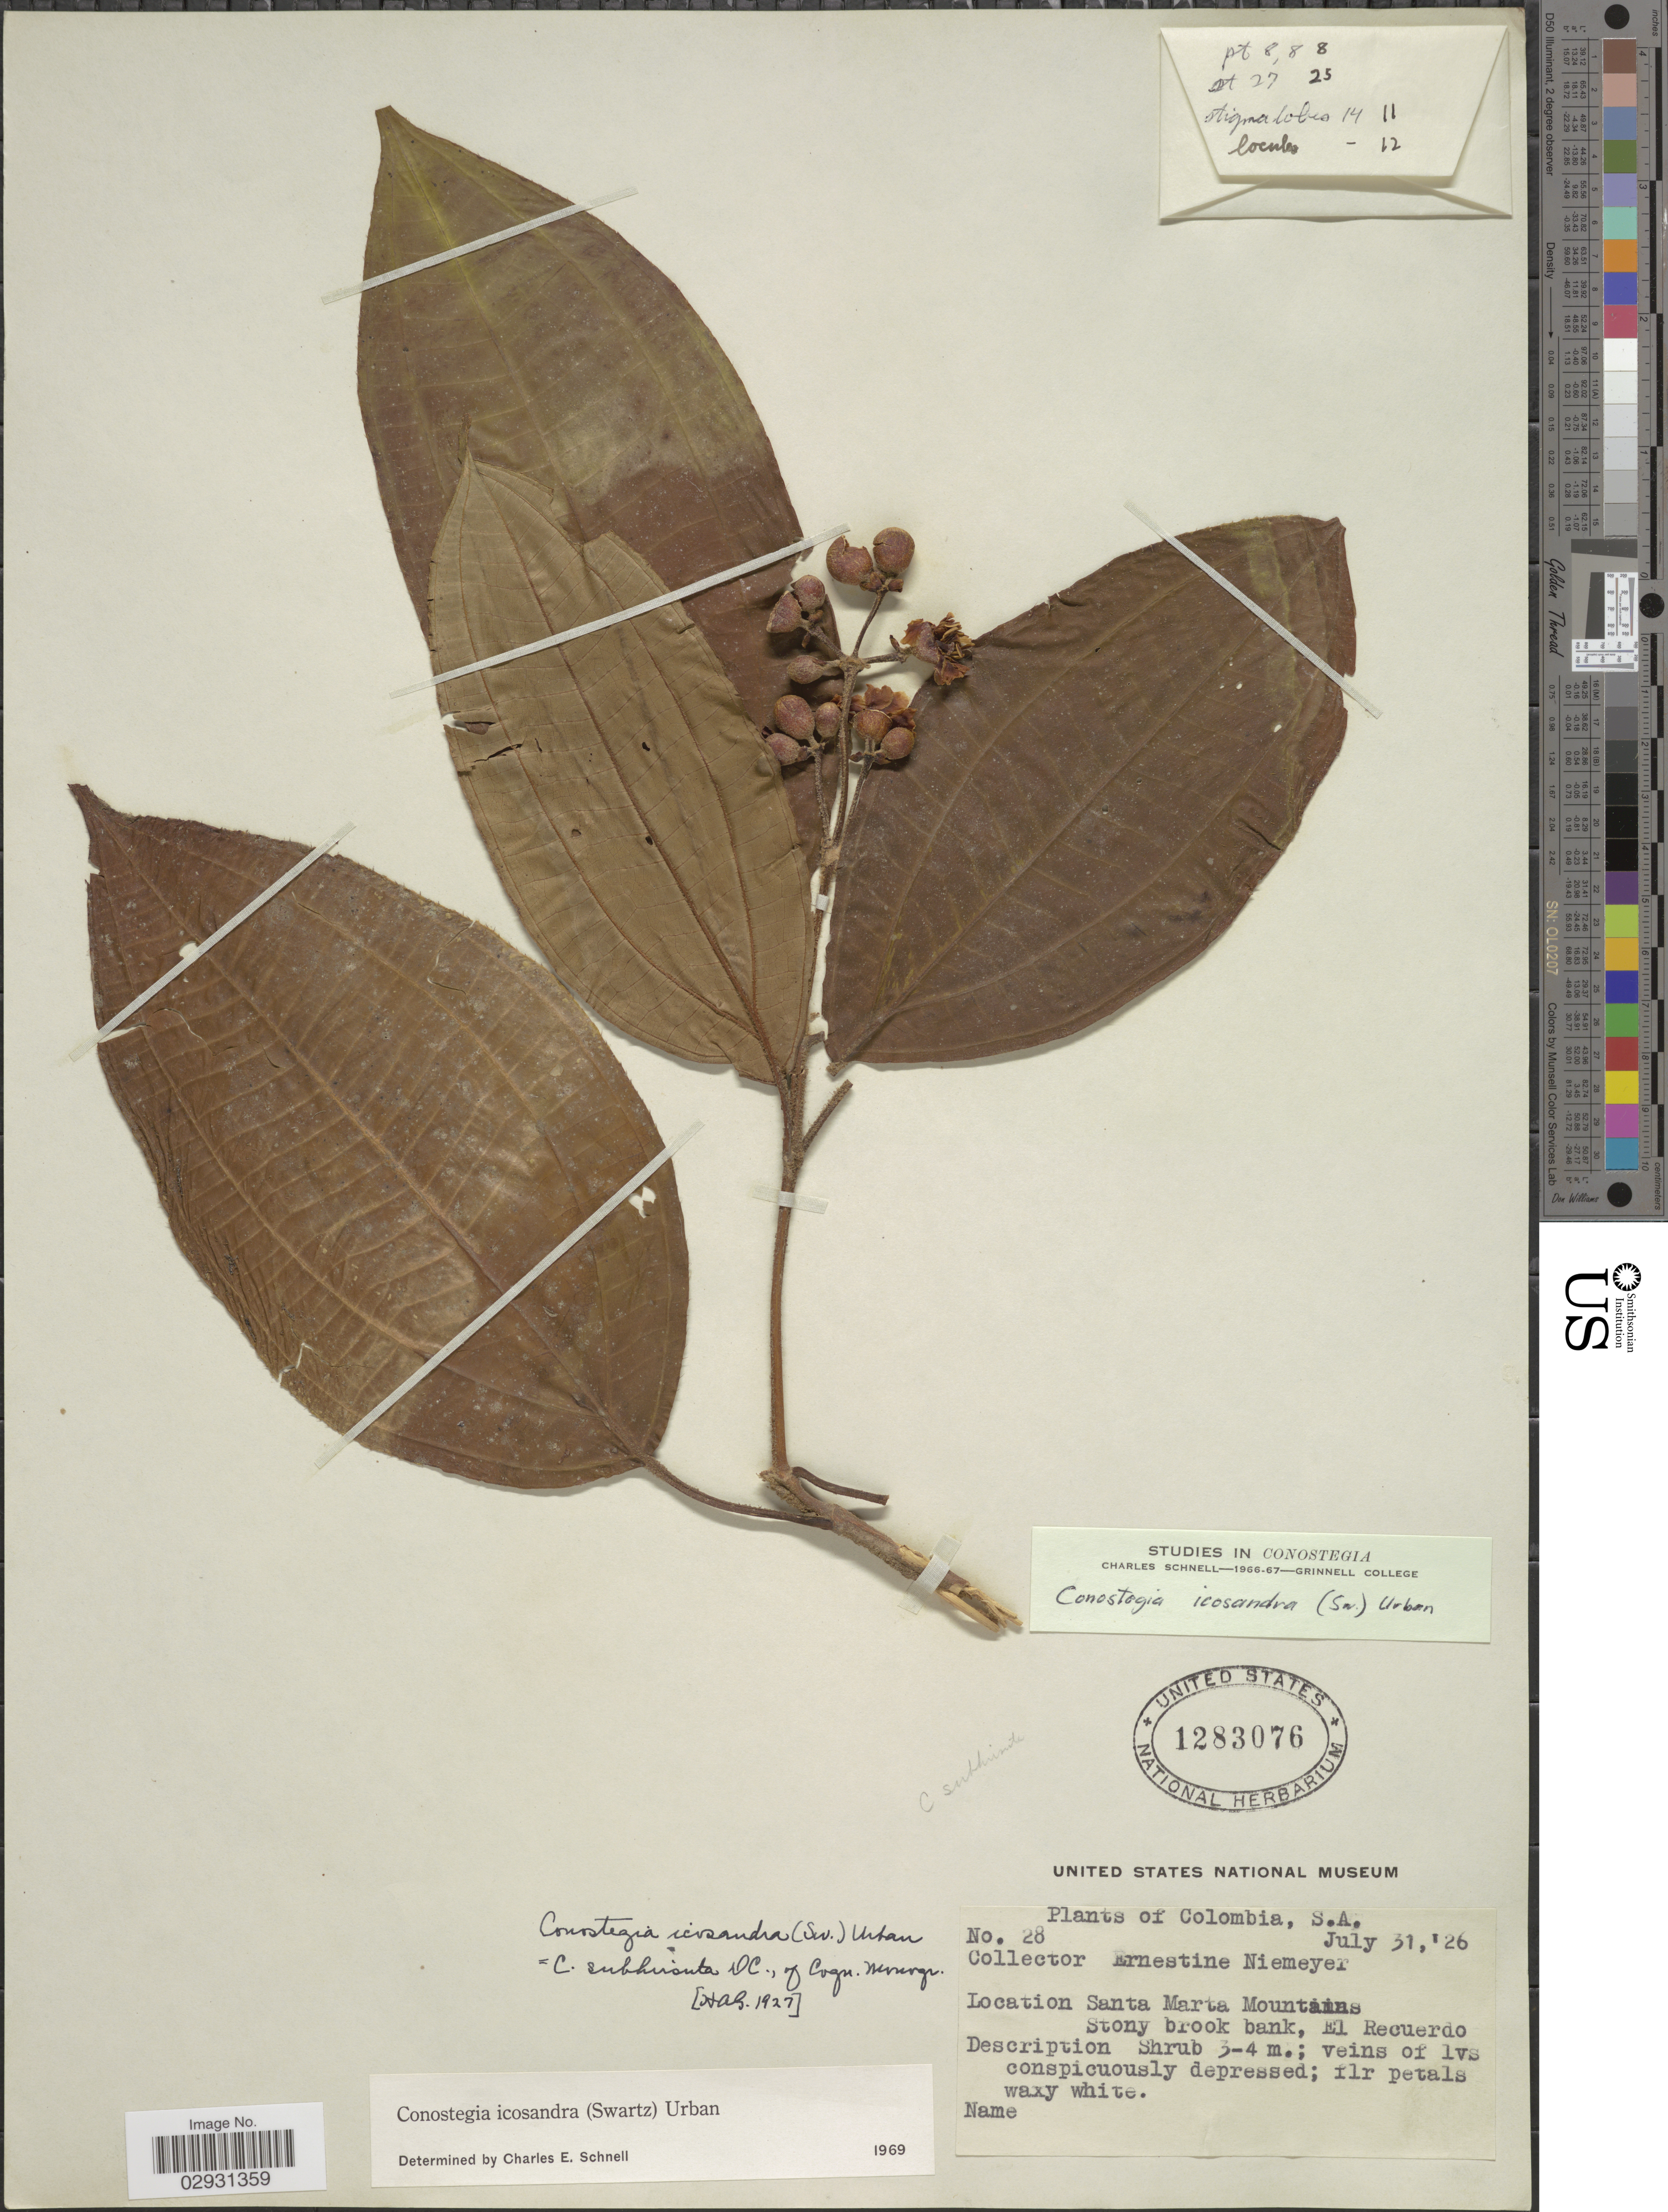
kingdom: Plantae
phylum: Tracheophyta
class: Magnoliopsida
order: Myrtales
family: Melastomataceae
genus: Conostegia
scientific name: Conostegia icosandra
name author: (Sw.) Urb.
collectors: E. H. Niemeyer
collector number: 28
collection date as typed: Transcribed d/m/y: 31/7/26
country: Colombia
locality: Santa Marta Mountains. Stony brook bank, El Recuerdo.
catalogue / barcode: US 1283076